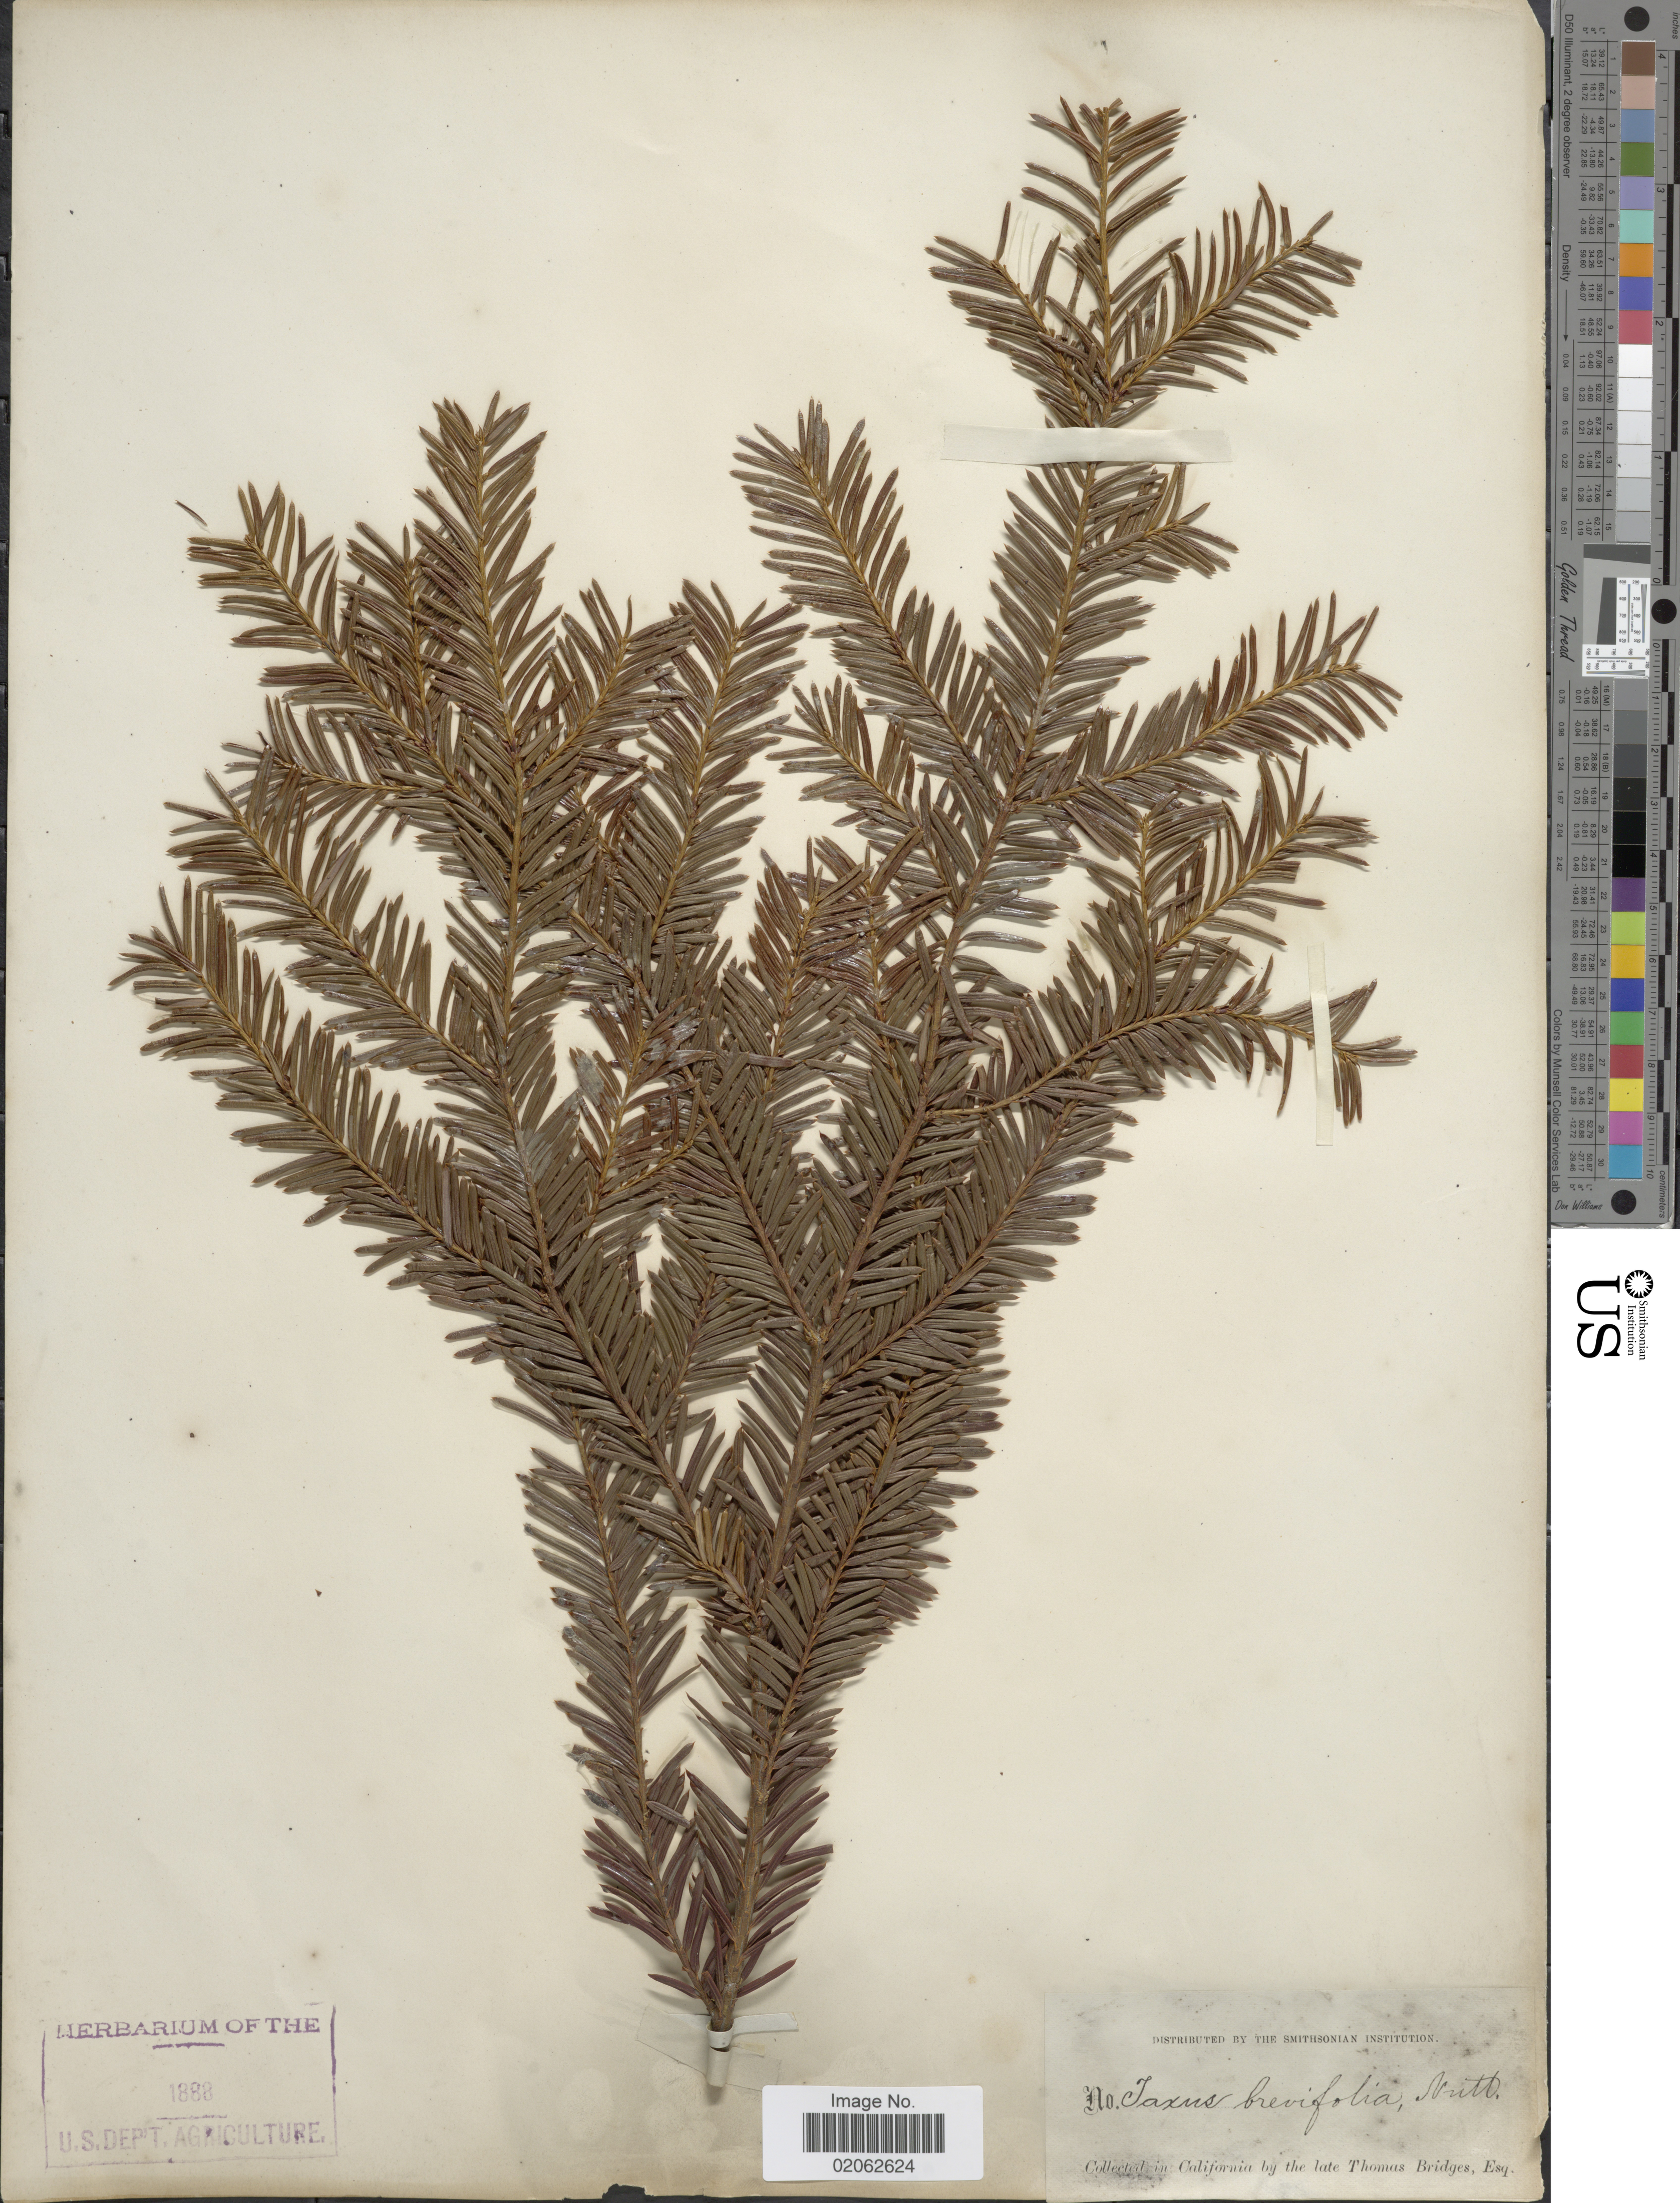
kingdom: Plantae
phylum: Tracheophyta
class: Pinopsida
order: Pinales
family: Taxaceae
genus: Taxus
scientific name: Taxus brevifolia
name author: Nutt.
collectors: T. Bridges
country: United States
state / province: California